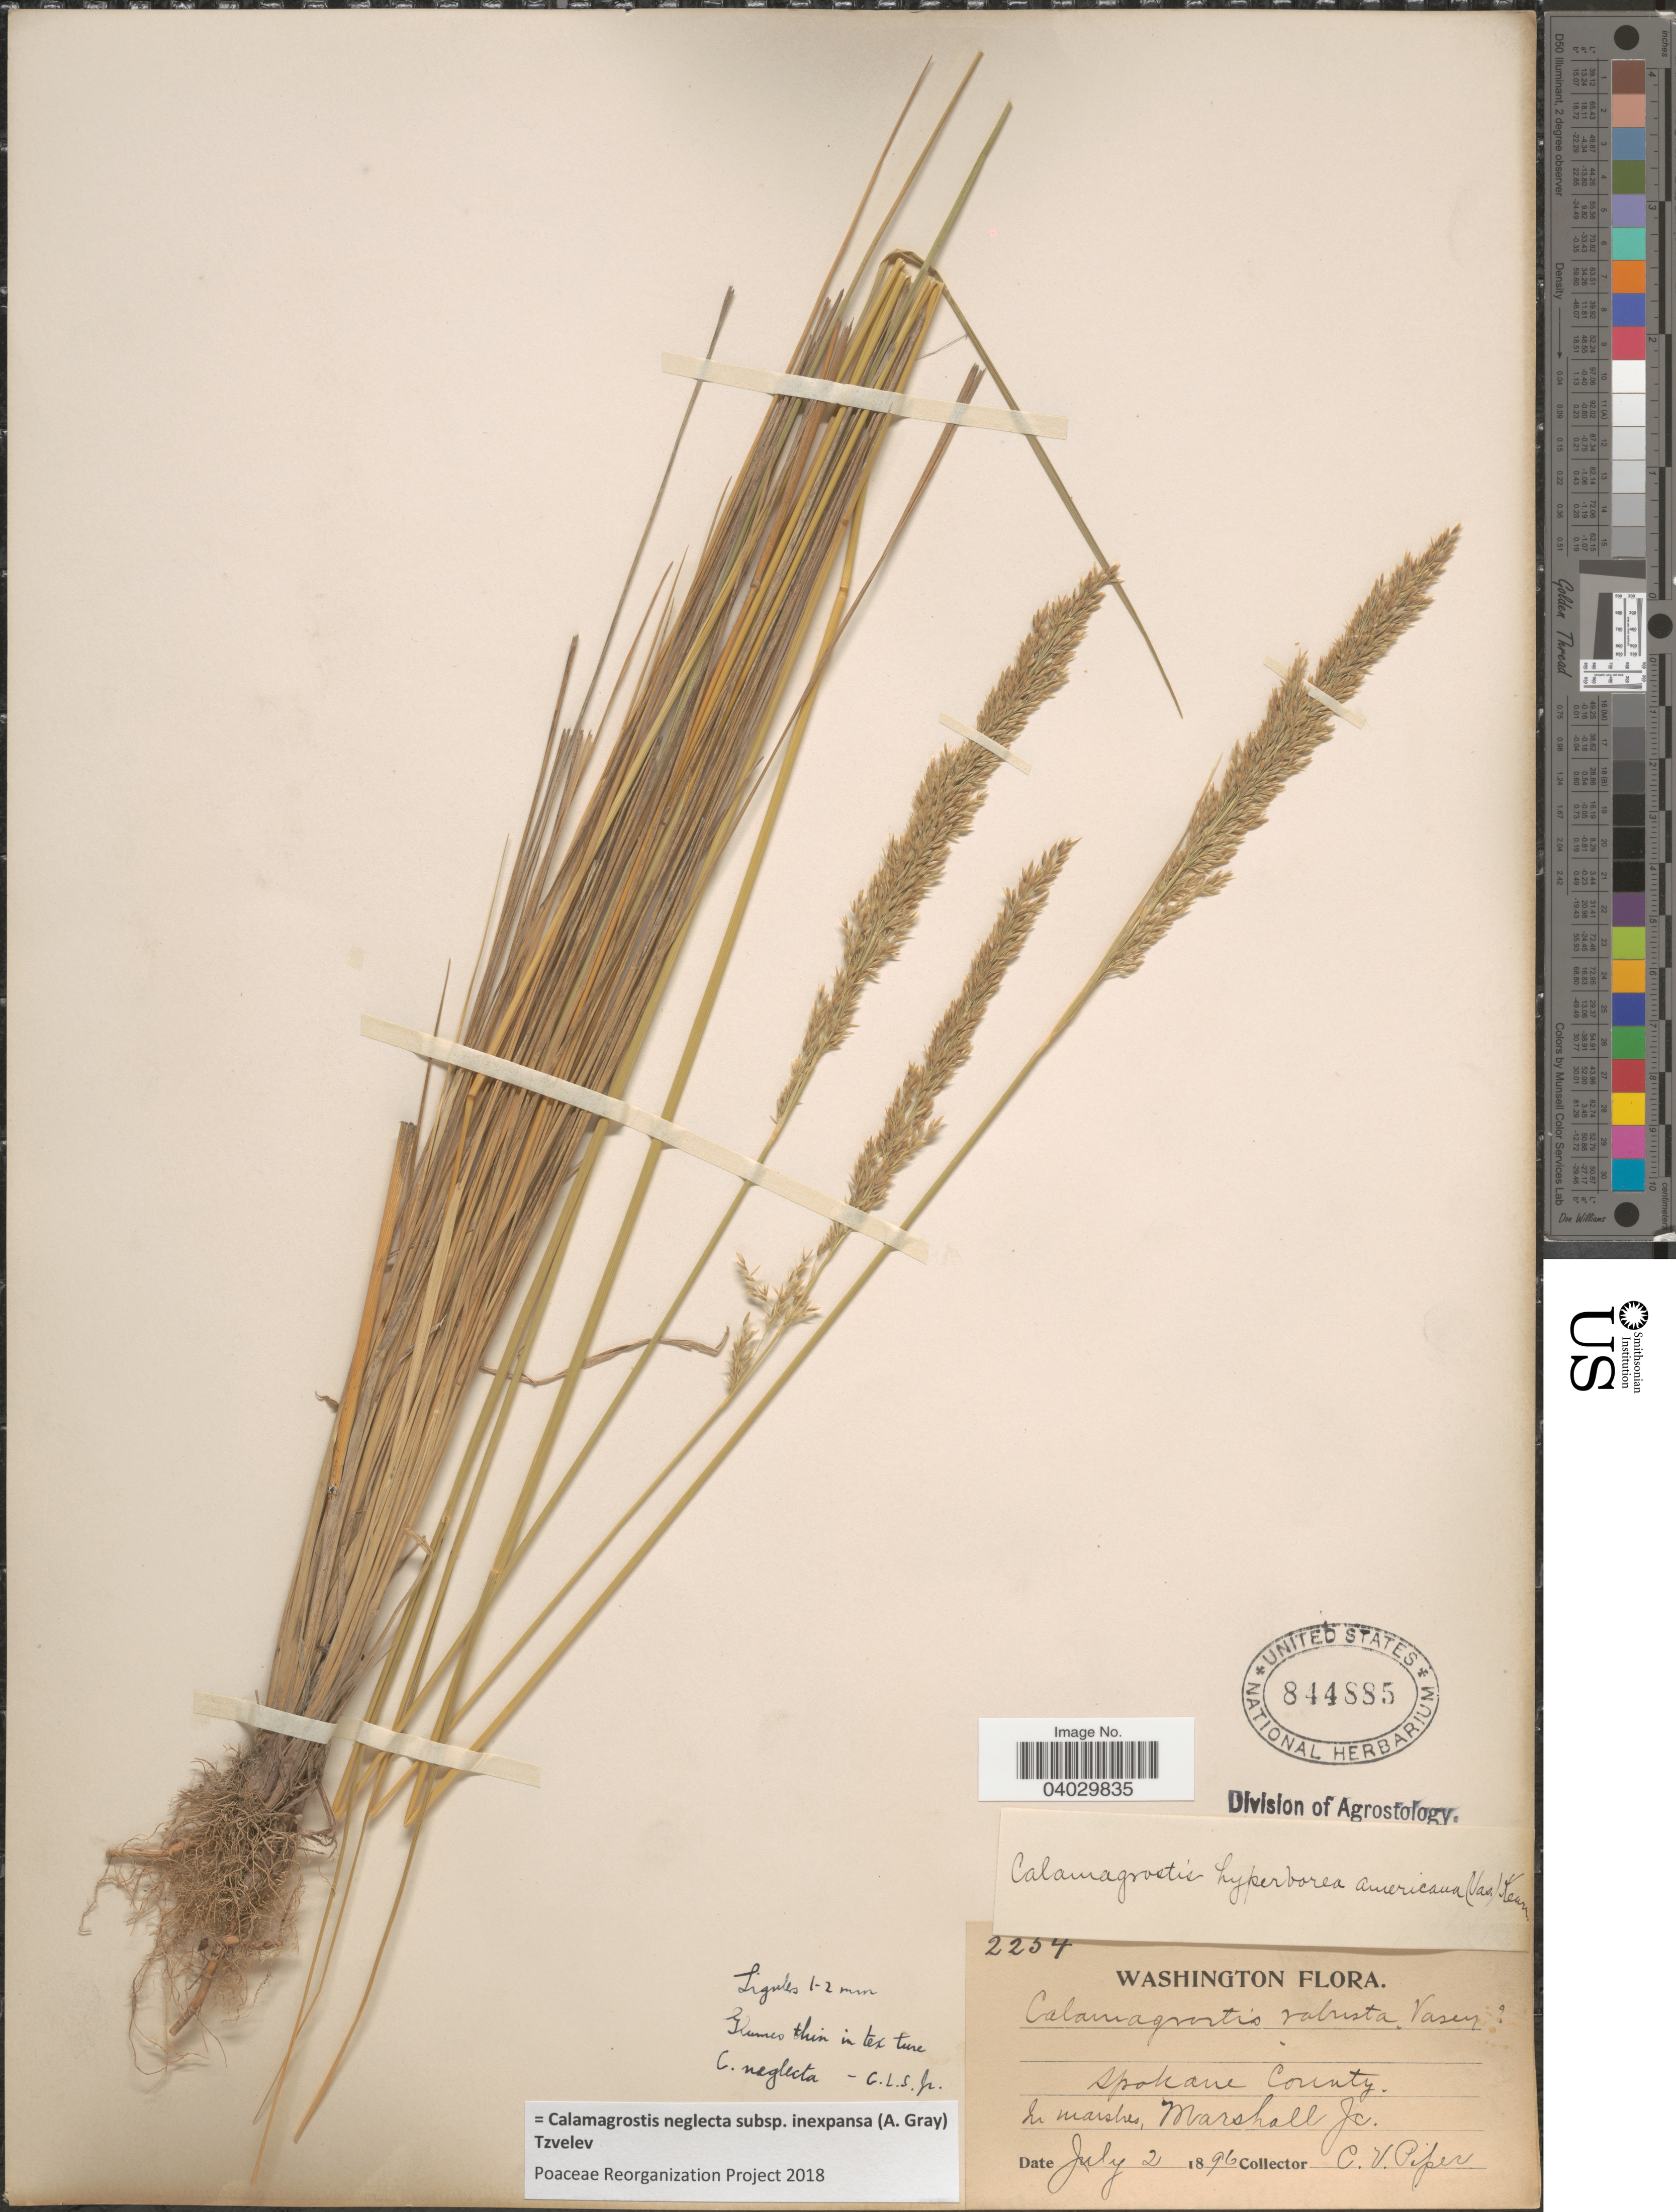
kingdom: Plantae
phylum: Tracheophyta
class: Liliopsida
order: Poales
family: Poaceae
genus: Calamagrostis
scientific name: Calamagrostis neglecta subsp. inexpansa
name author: (A. Gray) Tzvelev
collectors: C. V. Piper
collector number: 2254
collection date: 1896-07-02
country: United States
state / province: Washington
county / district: Spokane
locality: Spokane County. In marshes, Marshall Jc.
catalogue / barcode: US 844885